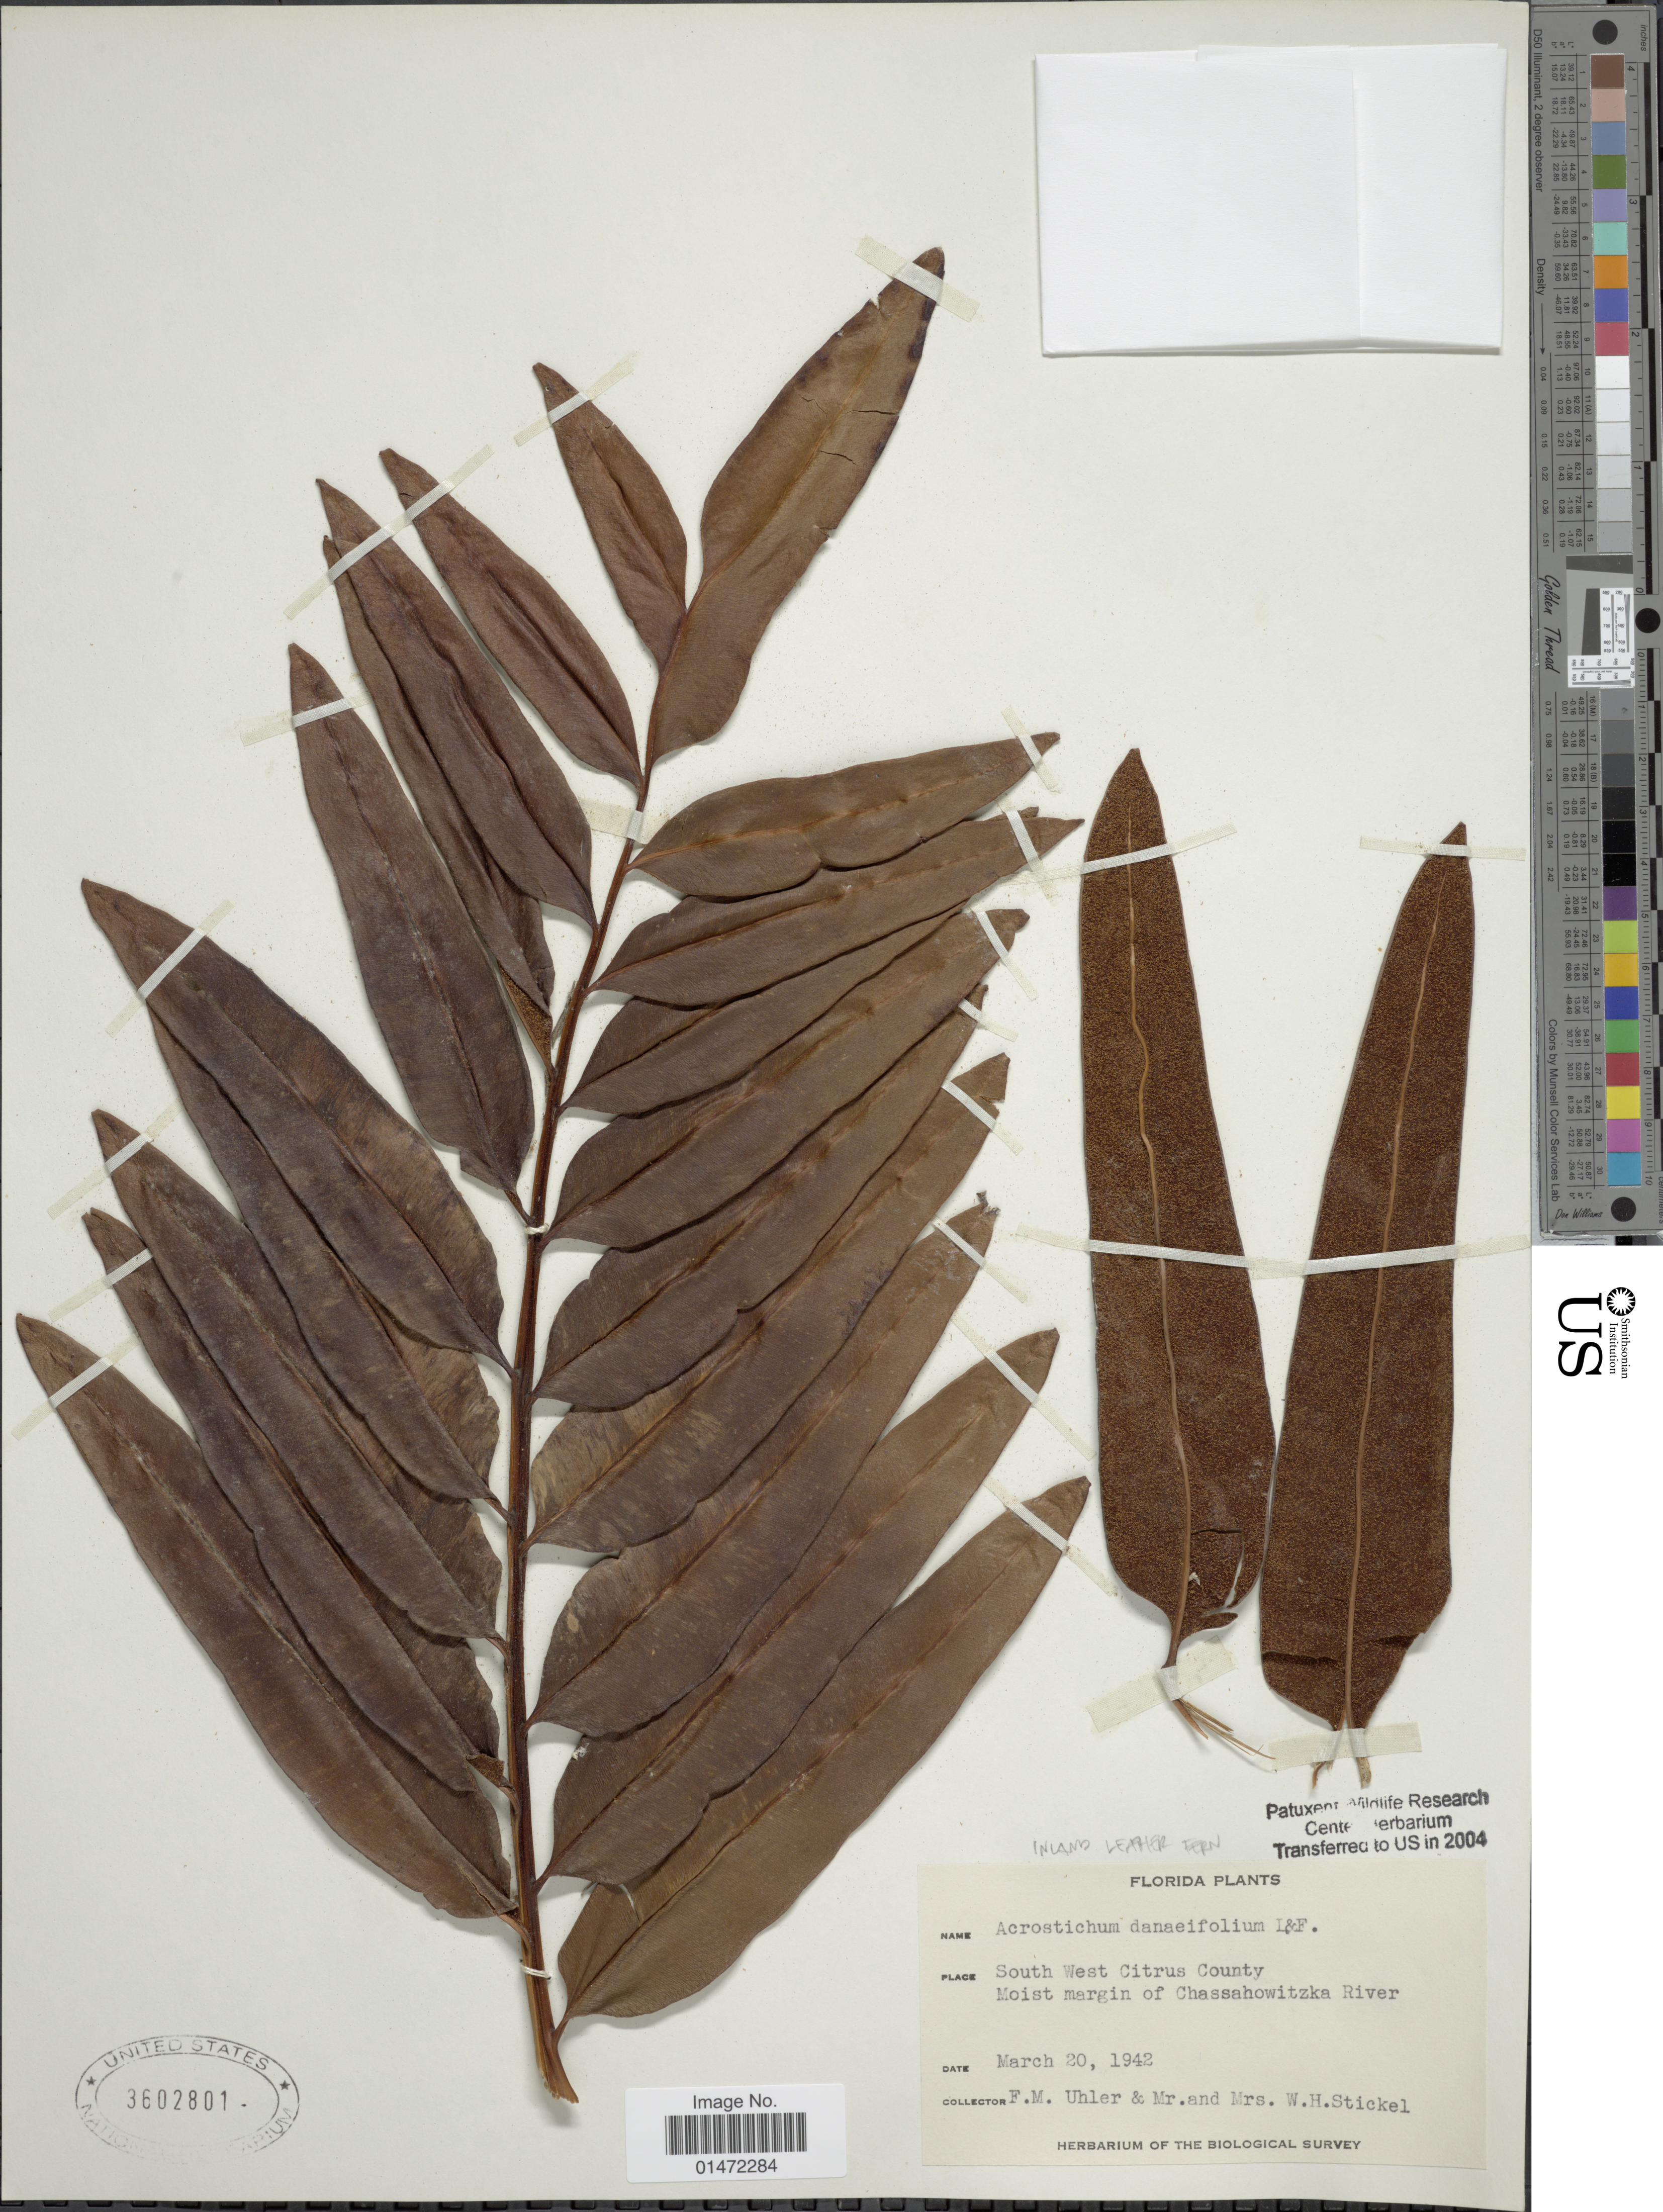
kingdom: Plantae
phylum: Tracheophyta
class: Polypodiopsida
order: Polypodiales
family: Pteridaceae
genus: Acrostichum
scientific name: Acrostichum danaeifolium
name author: Langsd. & Fisch.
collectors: F. M. Uhler, W. Stickel & W. Stickel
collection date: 1942-03-20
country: United States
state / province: Florida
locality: South West Citrus County. Moist margin of Chassahowitzka River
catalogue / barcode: US 3602801